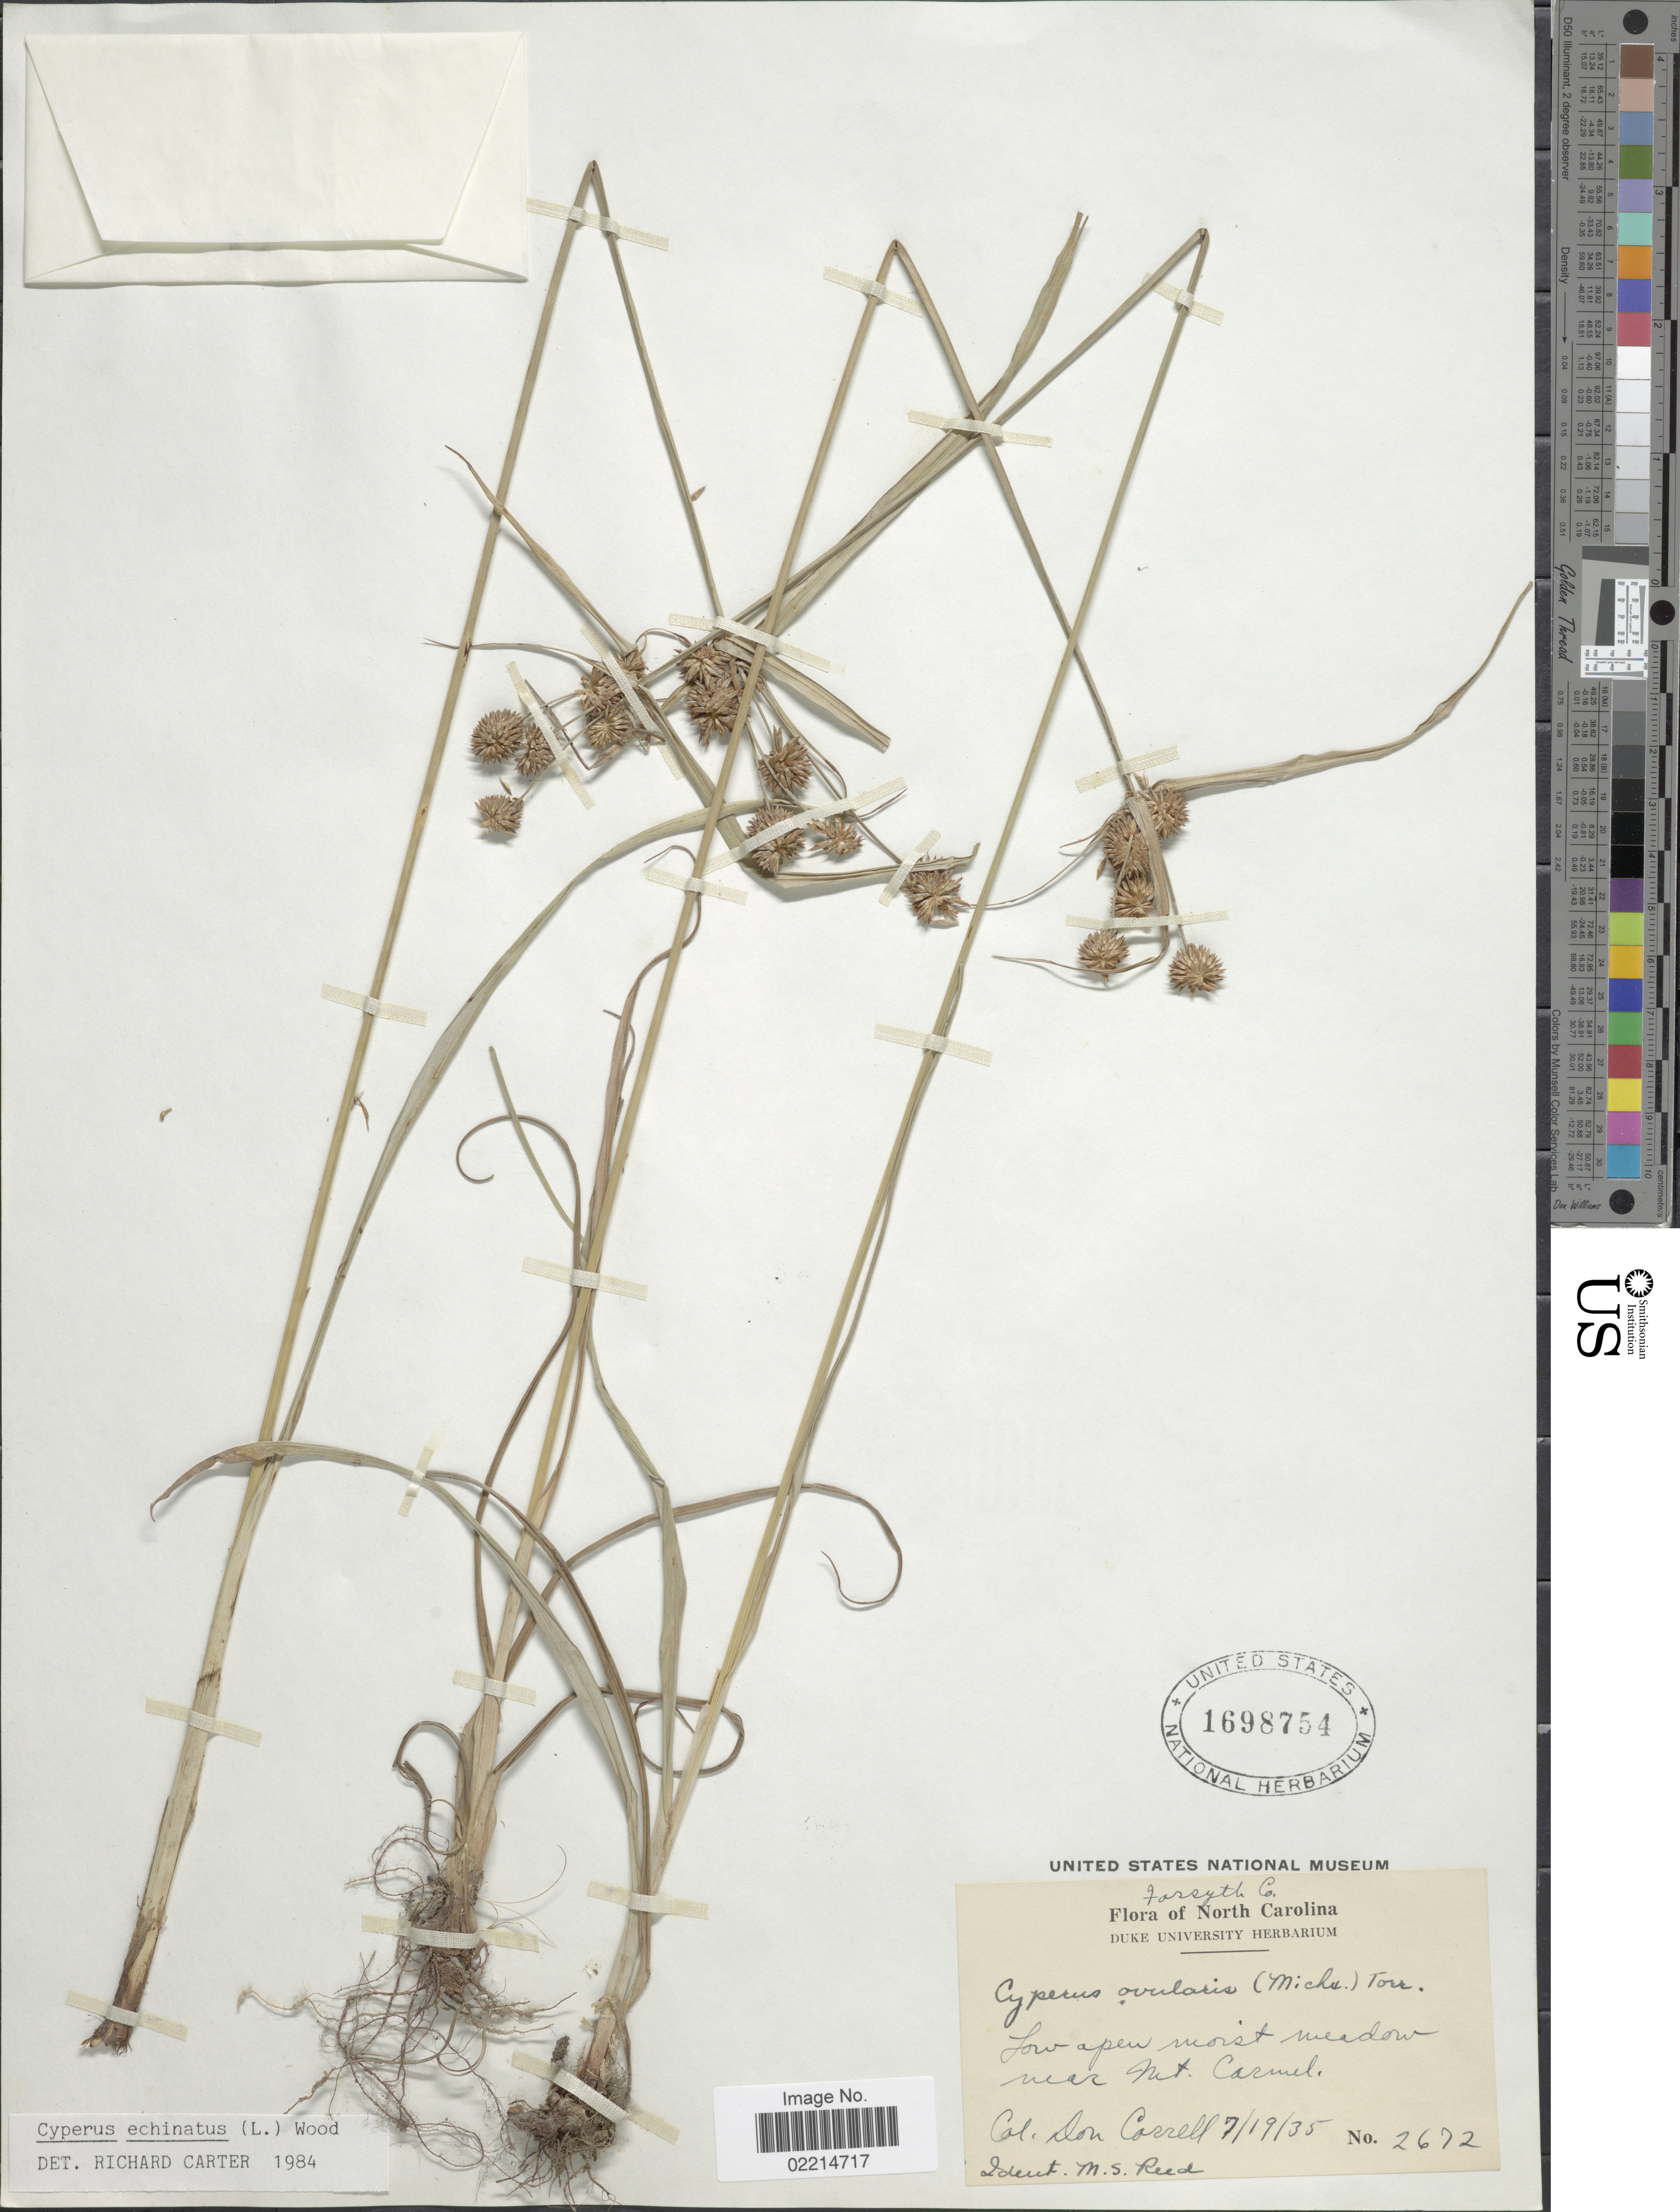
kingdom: Plantae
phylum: Tracheophyta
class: Liliopsida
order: Poales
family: Cyperaceae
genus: Cyperus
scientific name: Cyperus echinatus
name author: (L.) Alph. Wood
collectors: D. S. Correll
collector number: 2672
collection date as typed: Transcribed d/m/y: 19/7/35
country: United States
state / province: North Carolina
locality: Forsyth Co. Low open moist meadow near Mt. Carmel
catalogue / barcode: US 1698754